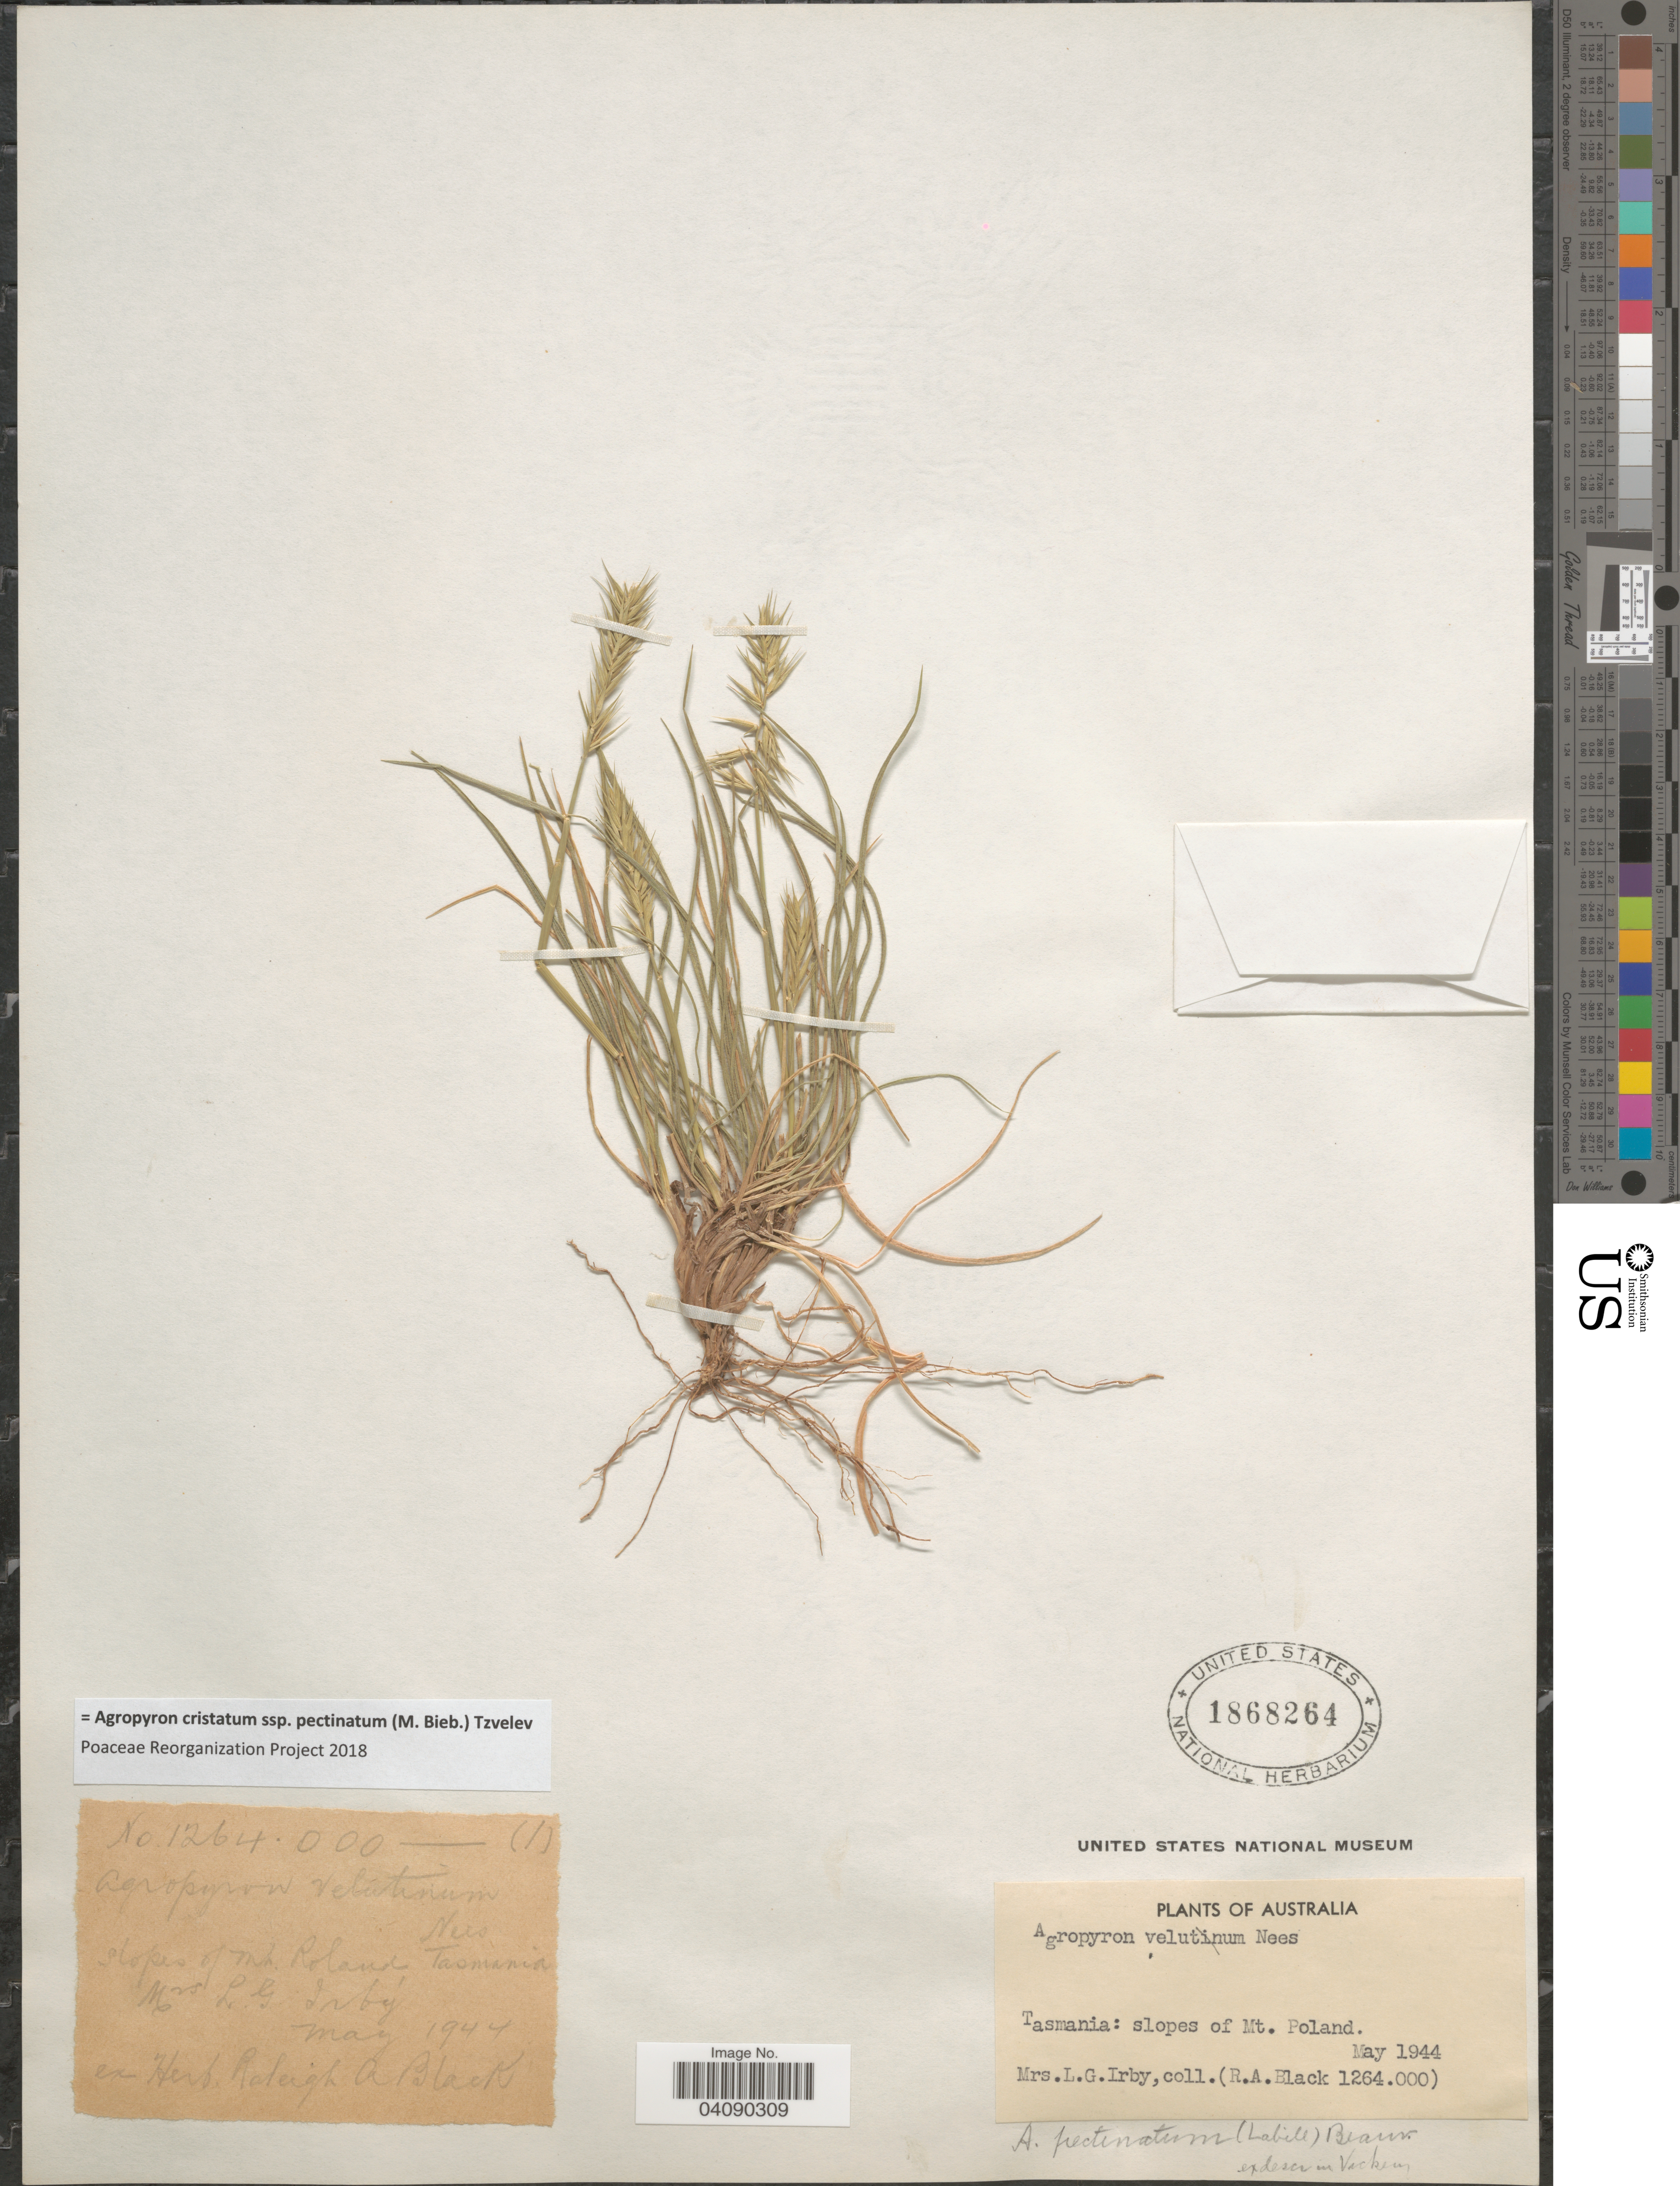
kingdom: Plantae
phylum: Tracheophyta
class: Liliopsida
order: Poales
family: Poaceae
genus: Agropyron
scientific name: Agropyron cristatum subsp. pectinatum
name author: (M. Bieb.) Tzvelev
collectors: L. Irby & R. A. Black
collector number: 1264.000-(1)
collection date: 1944-05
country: Australia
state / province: Tasmania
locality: Slopes of Mt. Poland. Slopes of Mt. Roland.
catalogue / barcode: US 1868264